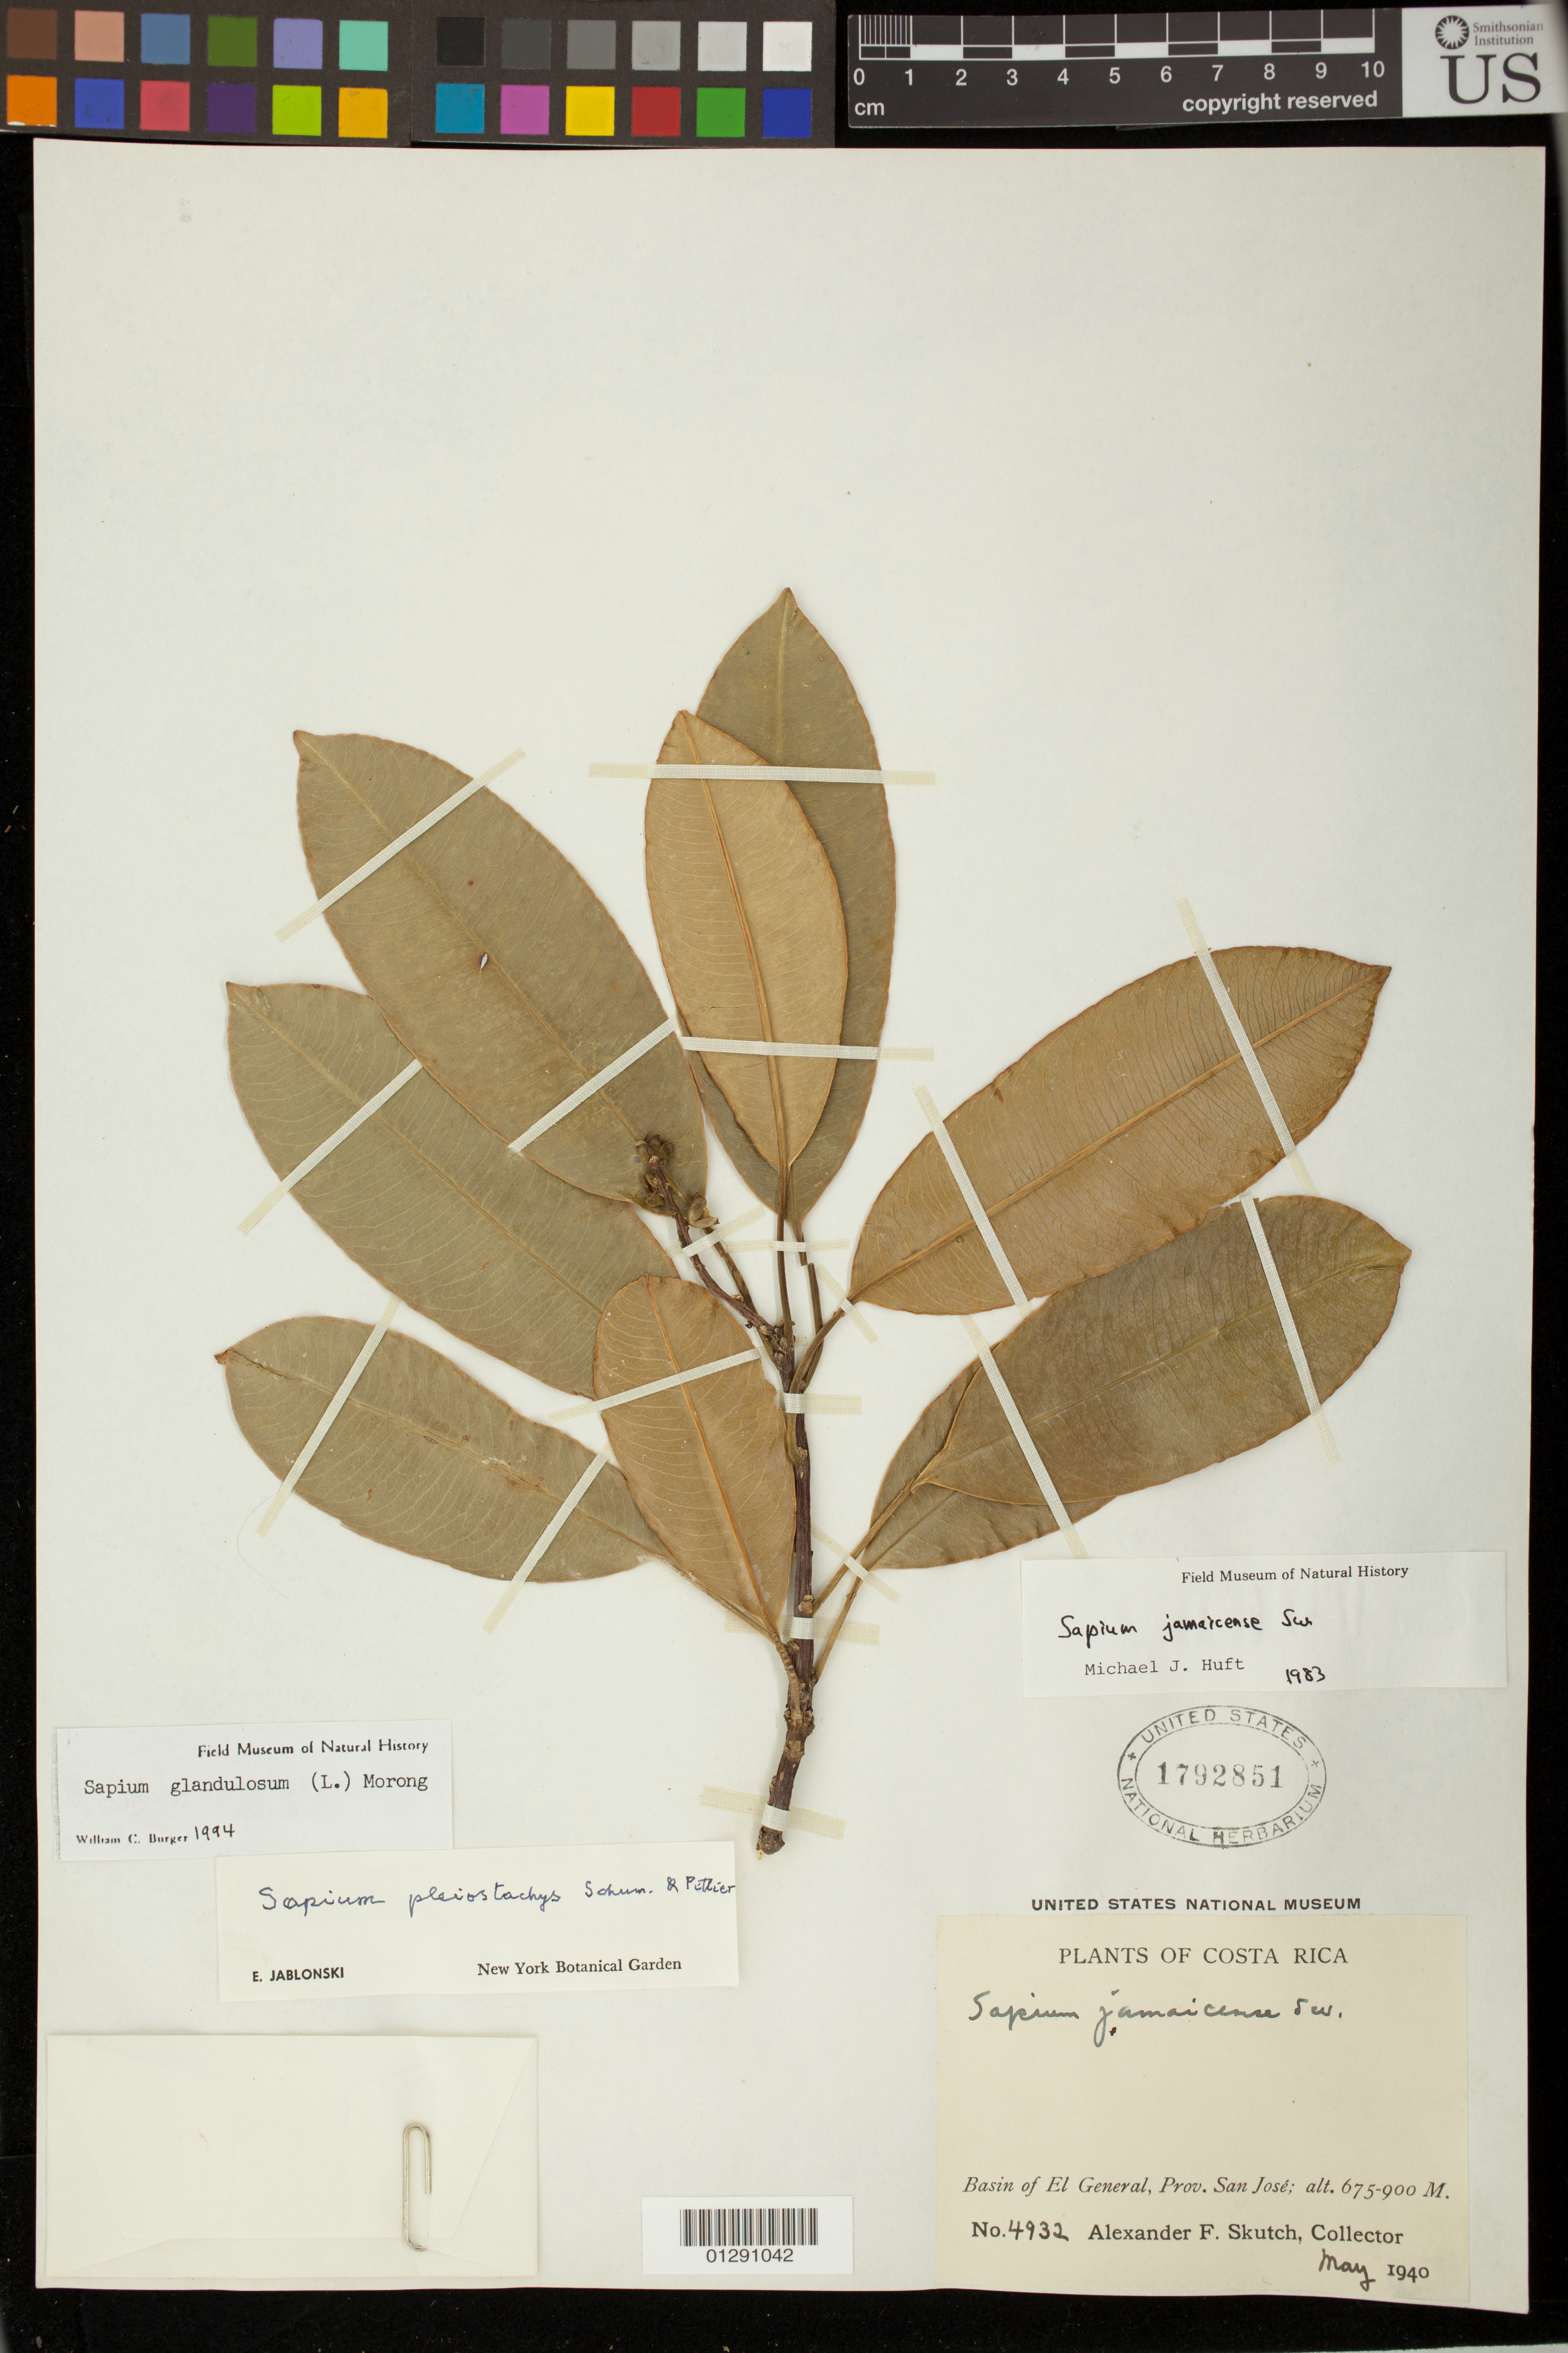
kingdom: Plantae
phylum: Tracheophyta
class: Magnoliopsida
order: Malpighiales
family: Euphorbiaceae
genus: Sapium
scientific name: Sapium glandulosum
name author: (L.) Morong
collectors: A. F. Skutch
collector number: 4932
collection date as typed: May 1940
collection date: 1940-05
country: Costa Rica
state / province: San José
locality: Basin of El General.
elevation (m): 675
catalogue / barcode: US 1792851